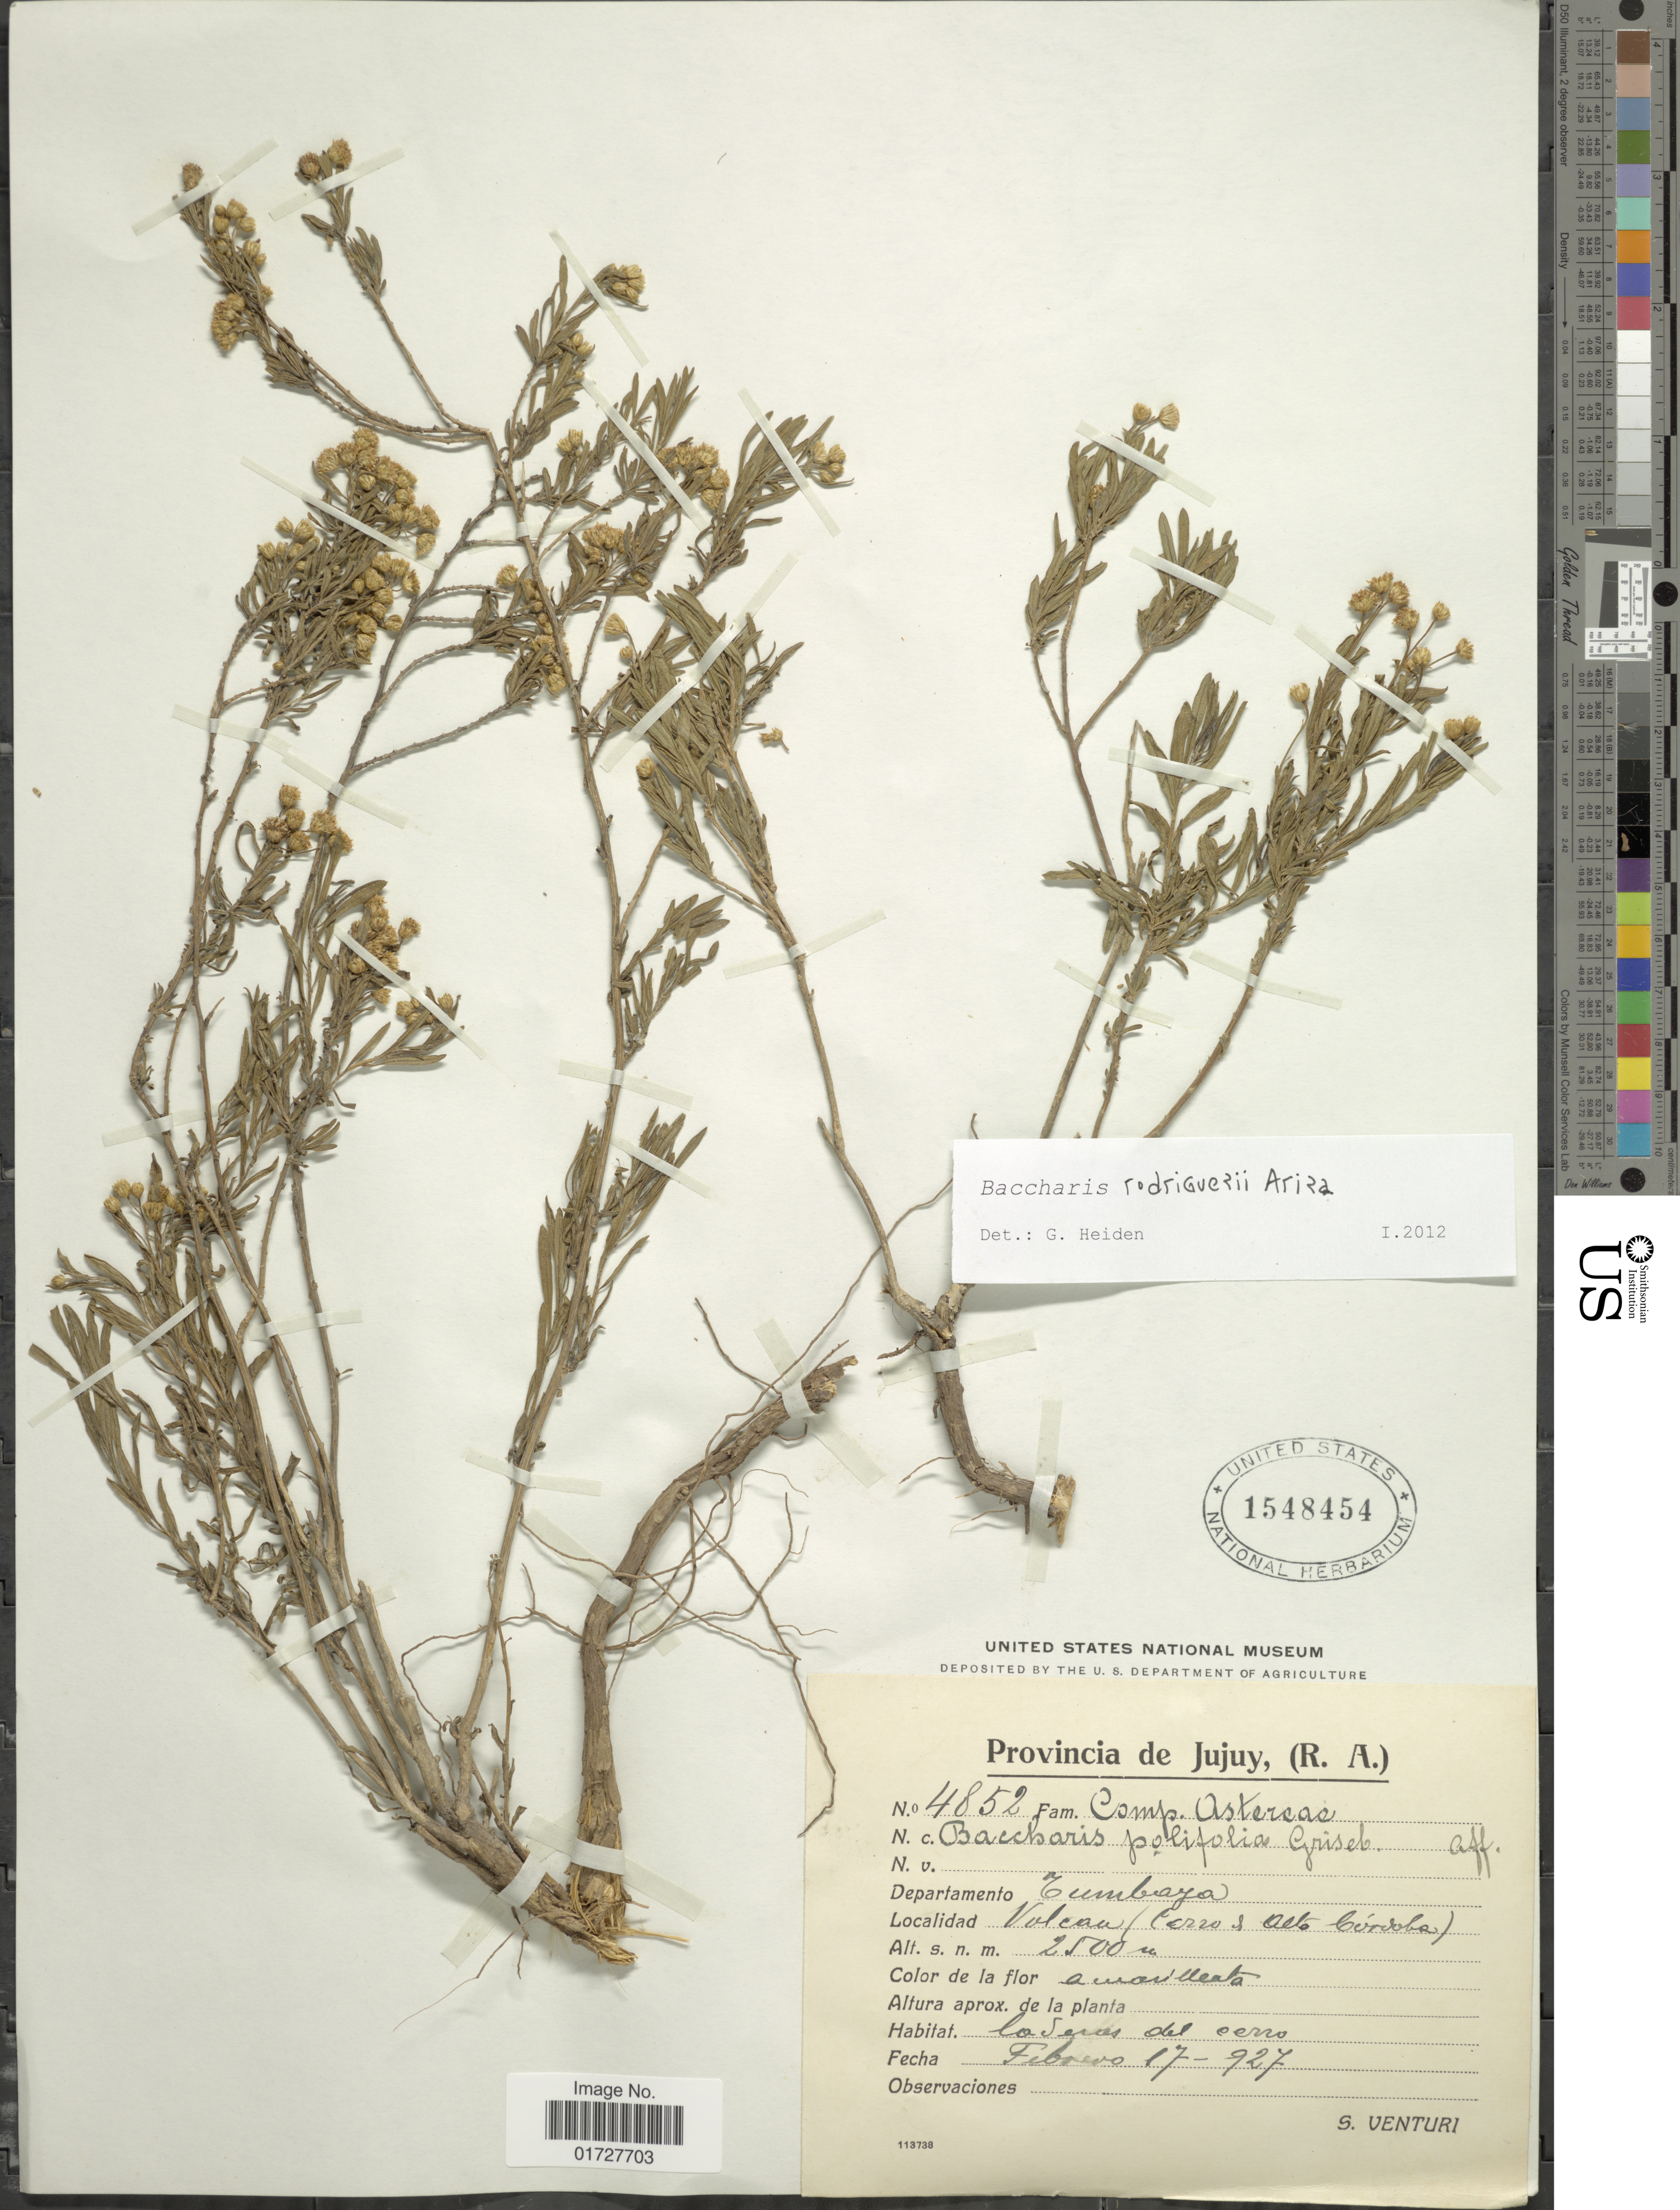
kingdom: Plantae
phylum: Tracheophyta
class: Magnoliopsida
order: Asterales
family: Asteraceae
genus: Baccharis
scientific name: Baccharis rodriguezii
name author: Ariza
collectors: S. Venturi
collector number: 4852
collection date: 1927-02-17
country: Argentina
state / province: Jujuy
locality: Departamento Tumbaya, Volcan (Cerros de Alta Cordoba)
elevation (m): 2500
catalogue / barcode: US 1548454